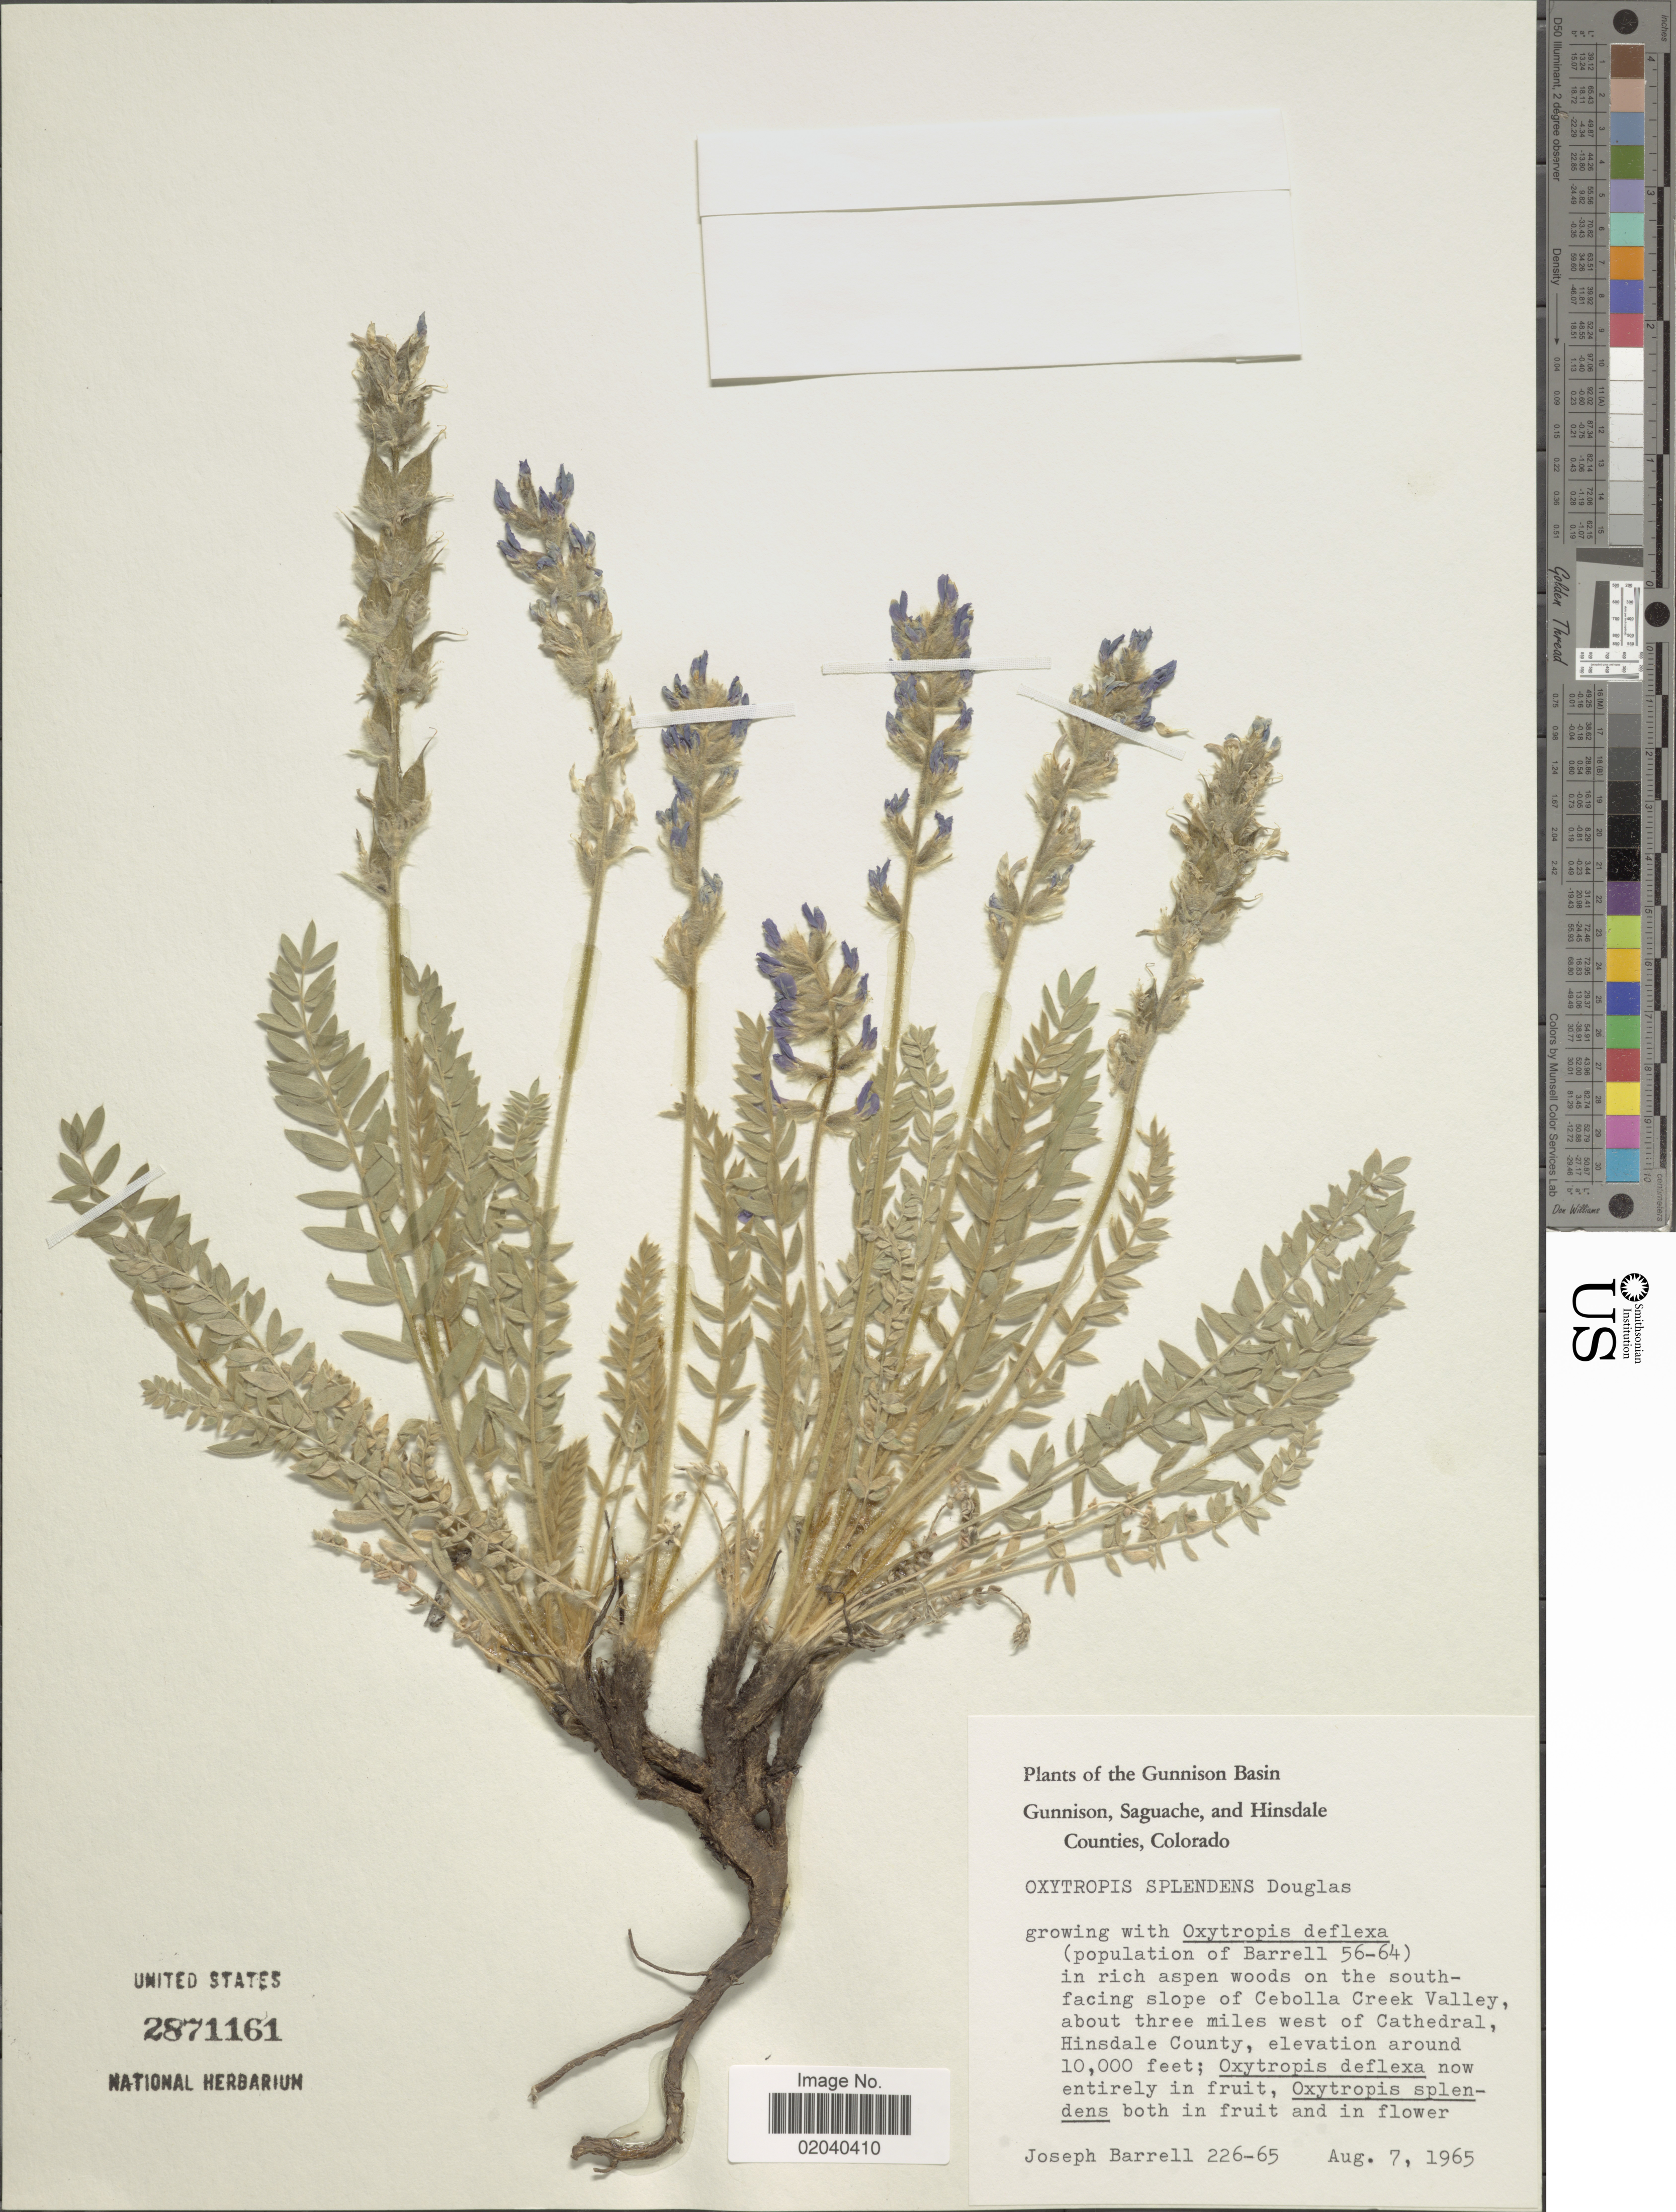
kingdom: Plantae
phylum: Tracheophyta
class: Magnoliopsida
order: Fabales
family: Fabaceae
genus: Oxytropis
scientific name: Oxytropis splendens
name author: Douglas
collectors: J. Barrell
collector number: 266-65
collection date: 1965-08-07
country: United States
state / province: Colorado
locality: Gunnison Basin. in rich aspen woods on the south-facing slope of Cebolla Creek Valley, about three miles west of Cathedral, Hinsdale County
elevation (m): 3048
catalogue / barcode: US 2871161